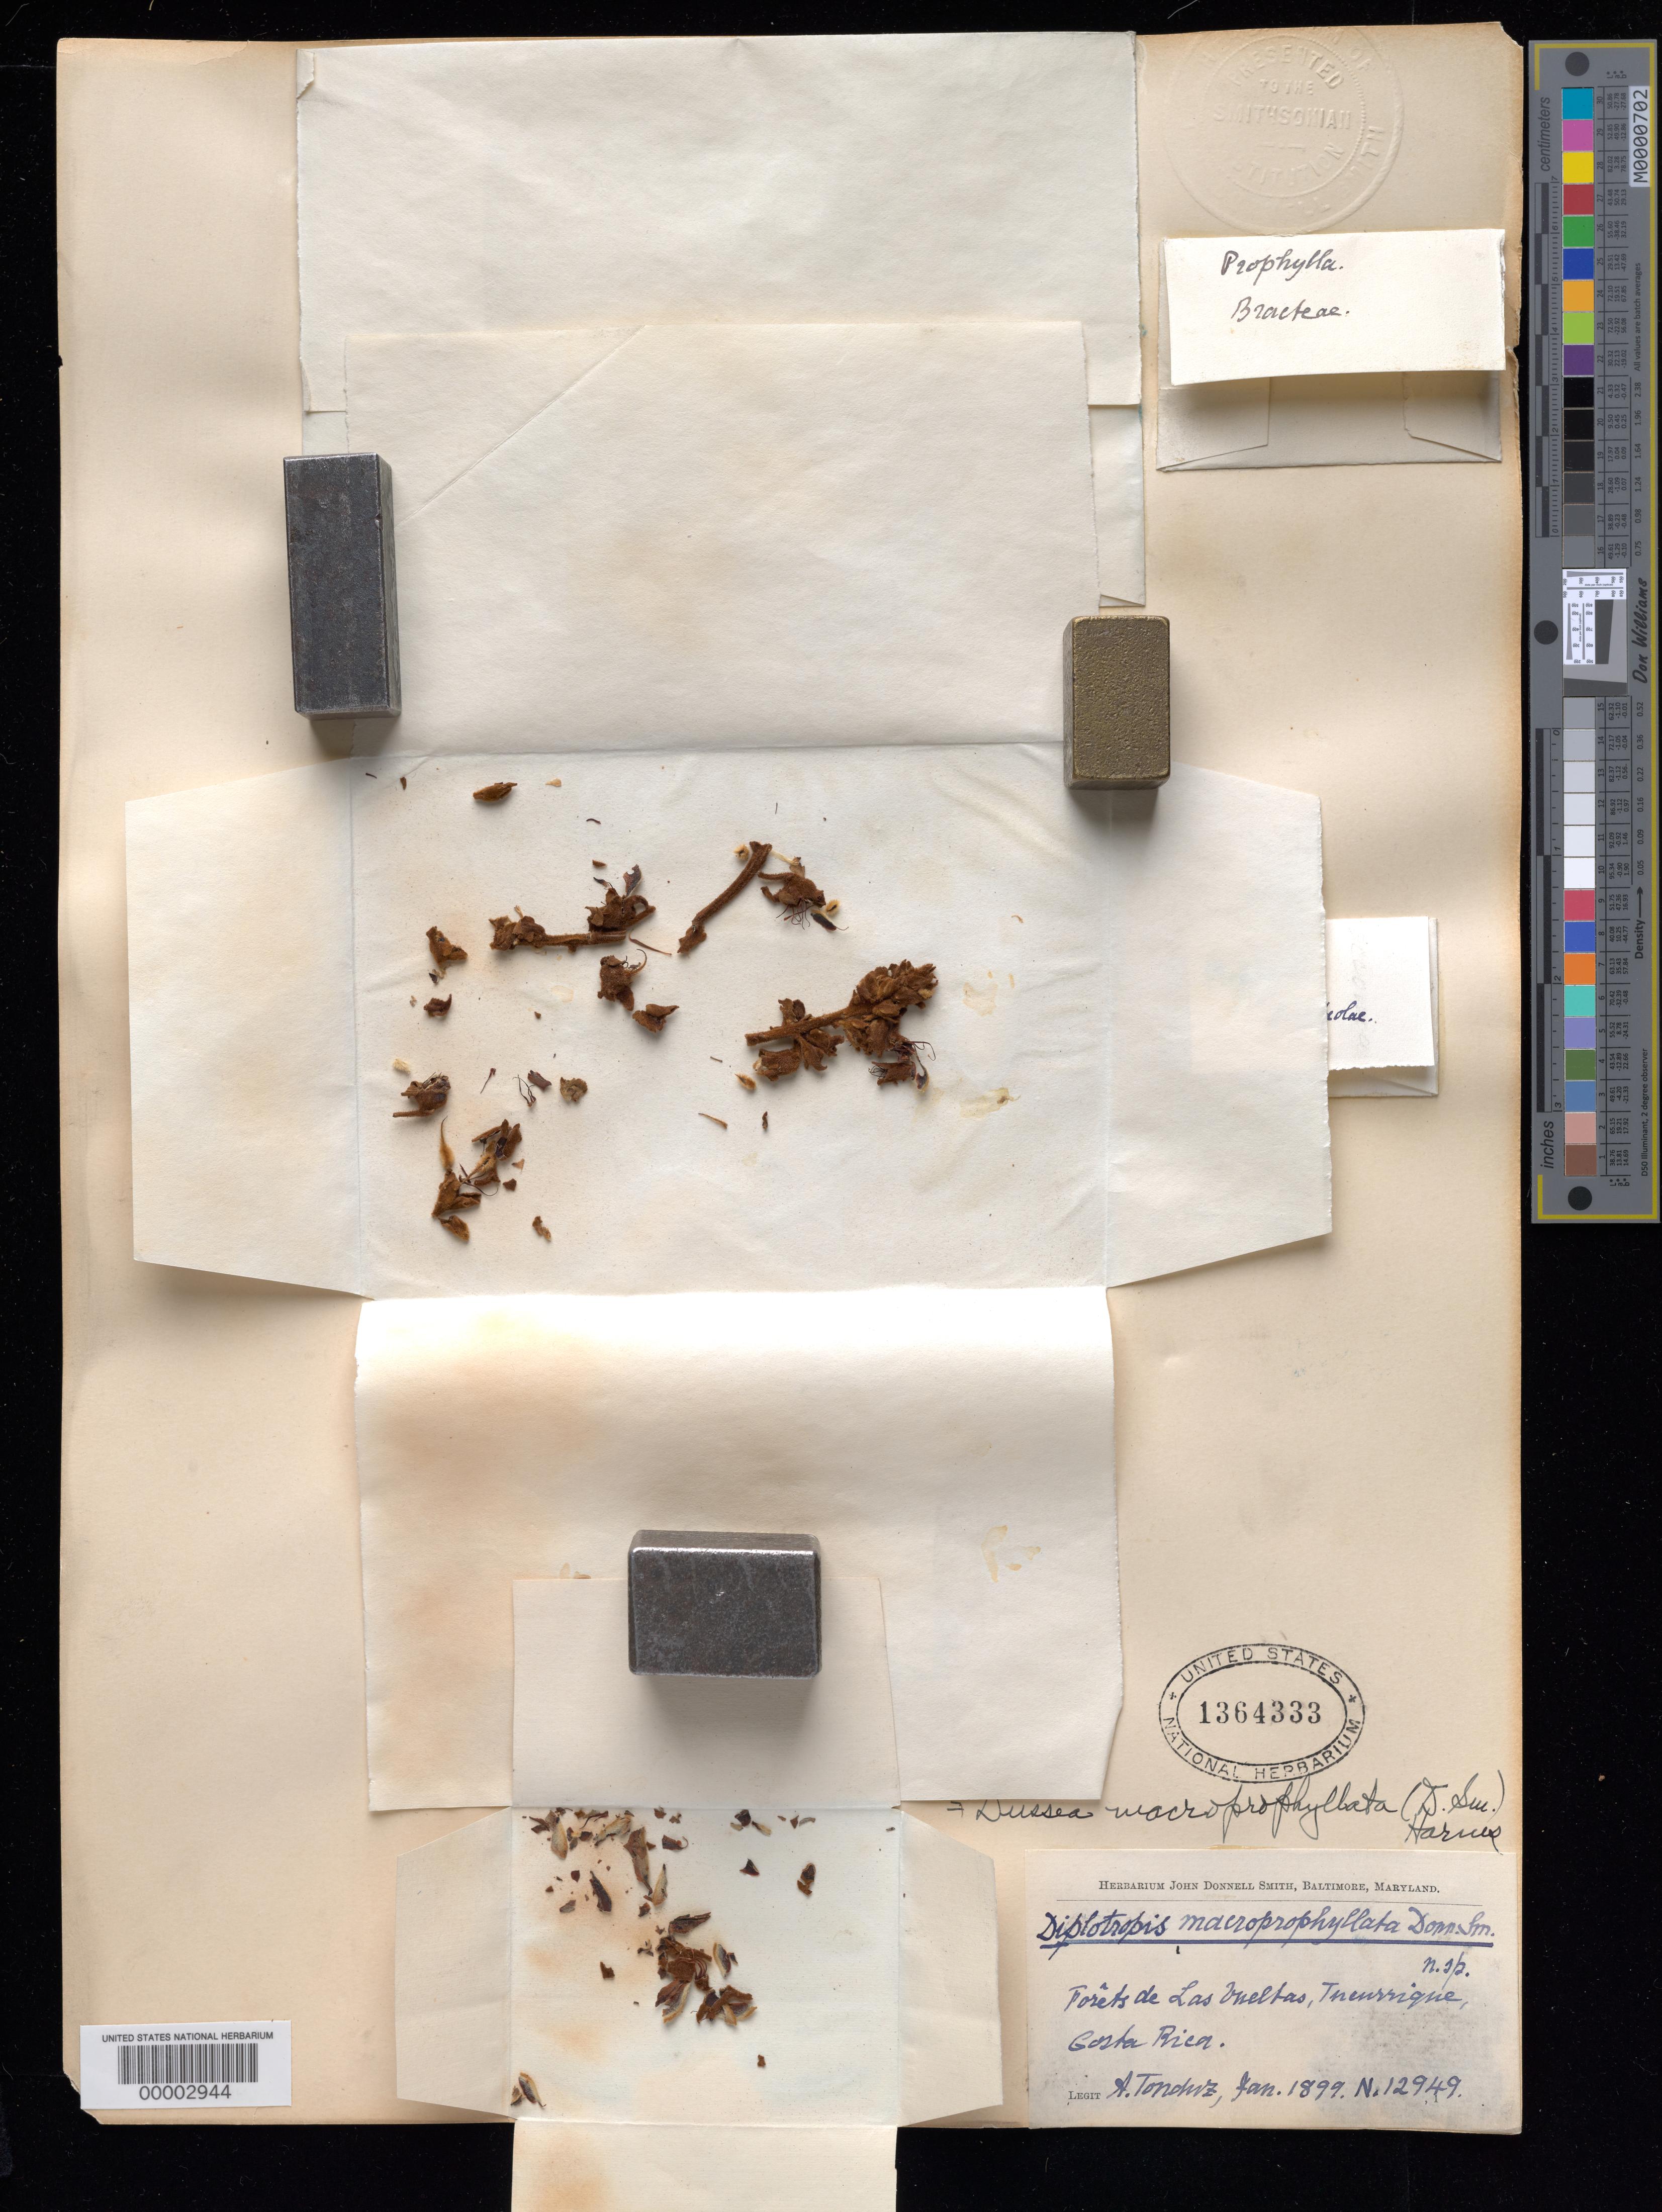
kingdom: Plantae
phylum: Tracheophyta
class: Magnoliopsida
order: Fabales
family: Fabaceae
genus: Diplotropis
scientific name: Diplotropis macroprophyllata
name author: Donn. Sm.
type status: Type Collection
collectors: A. Tonduz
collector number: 12949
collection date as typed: Jan 1899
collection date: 1899-01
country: Costa Rica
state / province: Cartago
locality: Las Vueltas, Tucurrue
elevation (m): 635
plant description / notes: One of 3 sheets (holotype? syntypes? USNH 1364333, 1364334, 1364335) received ex John Donnell Smith herbarium. Unclear whether these sheets should be considered a single holotype, or lectotypified by Rudd (one sheet, USNH 1364334, annotated by her as "type" but not explicitly cited as such in her revision)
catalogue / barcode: US 1364333